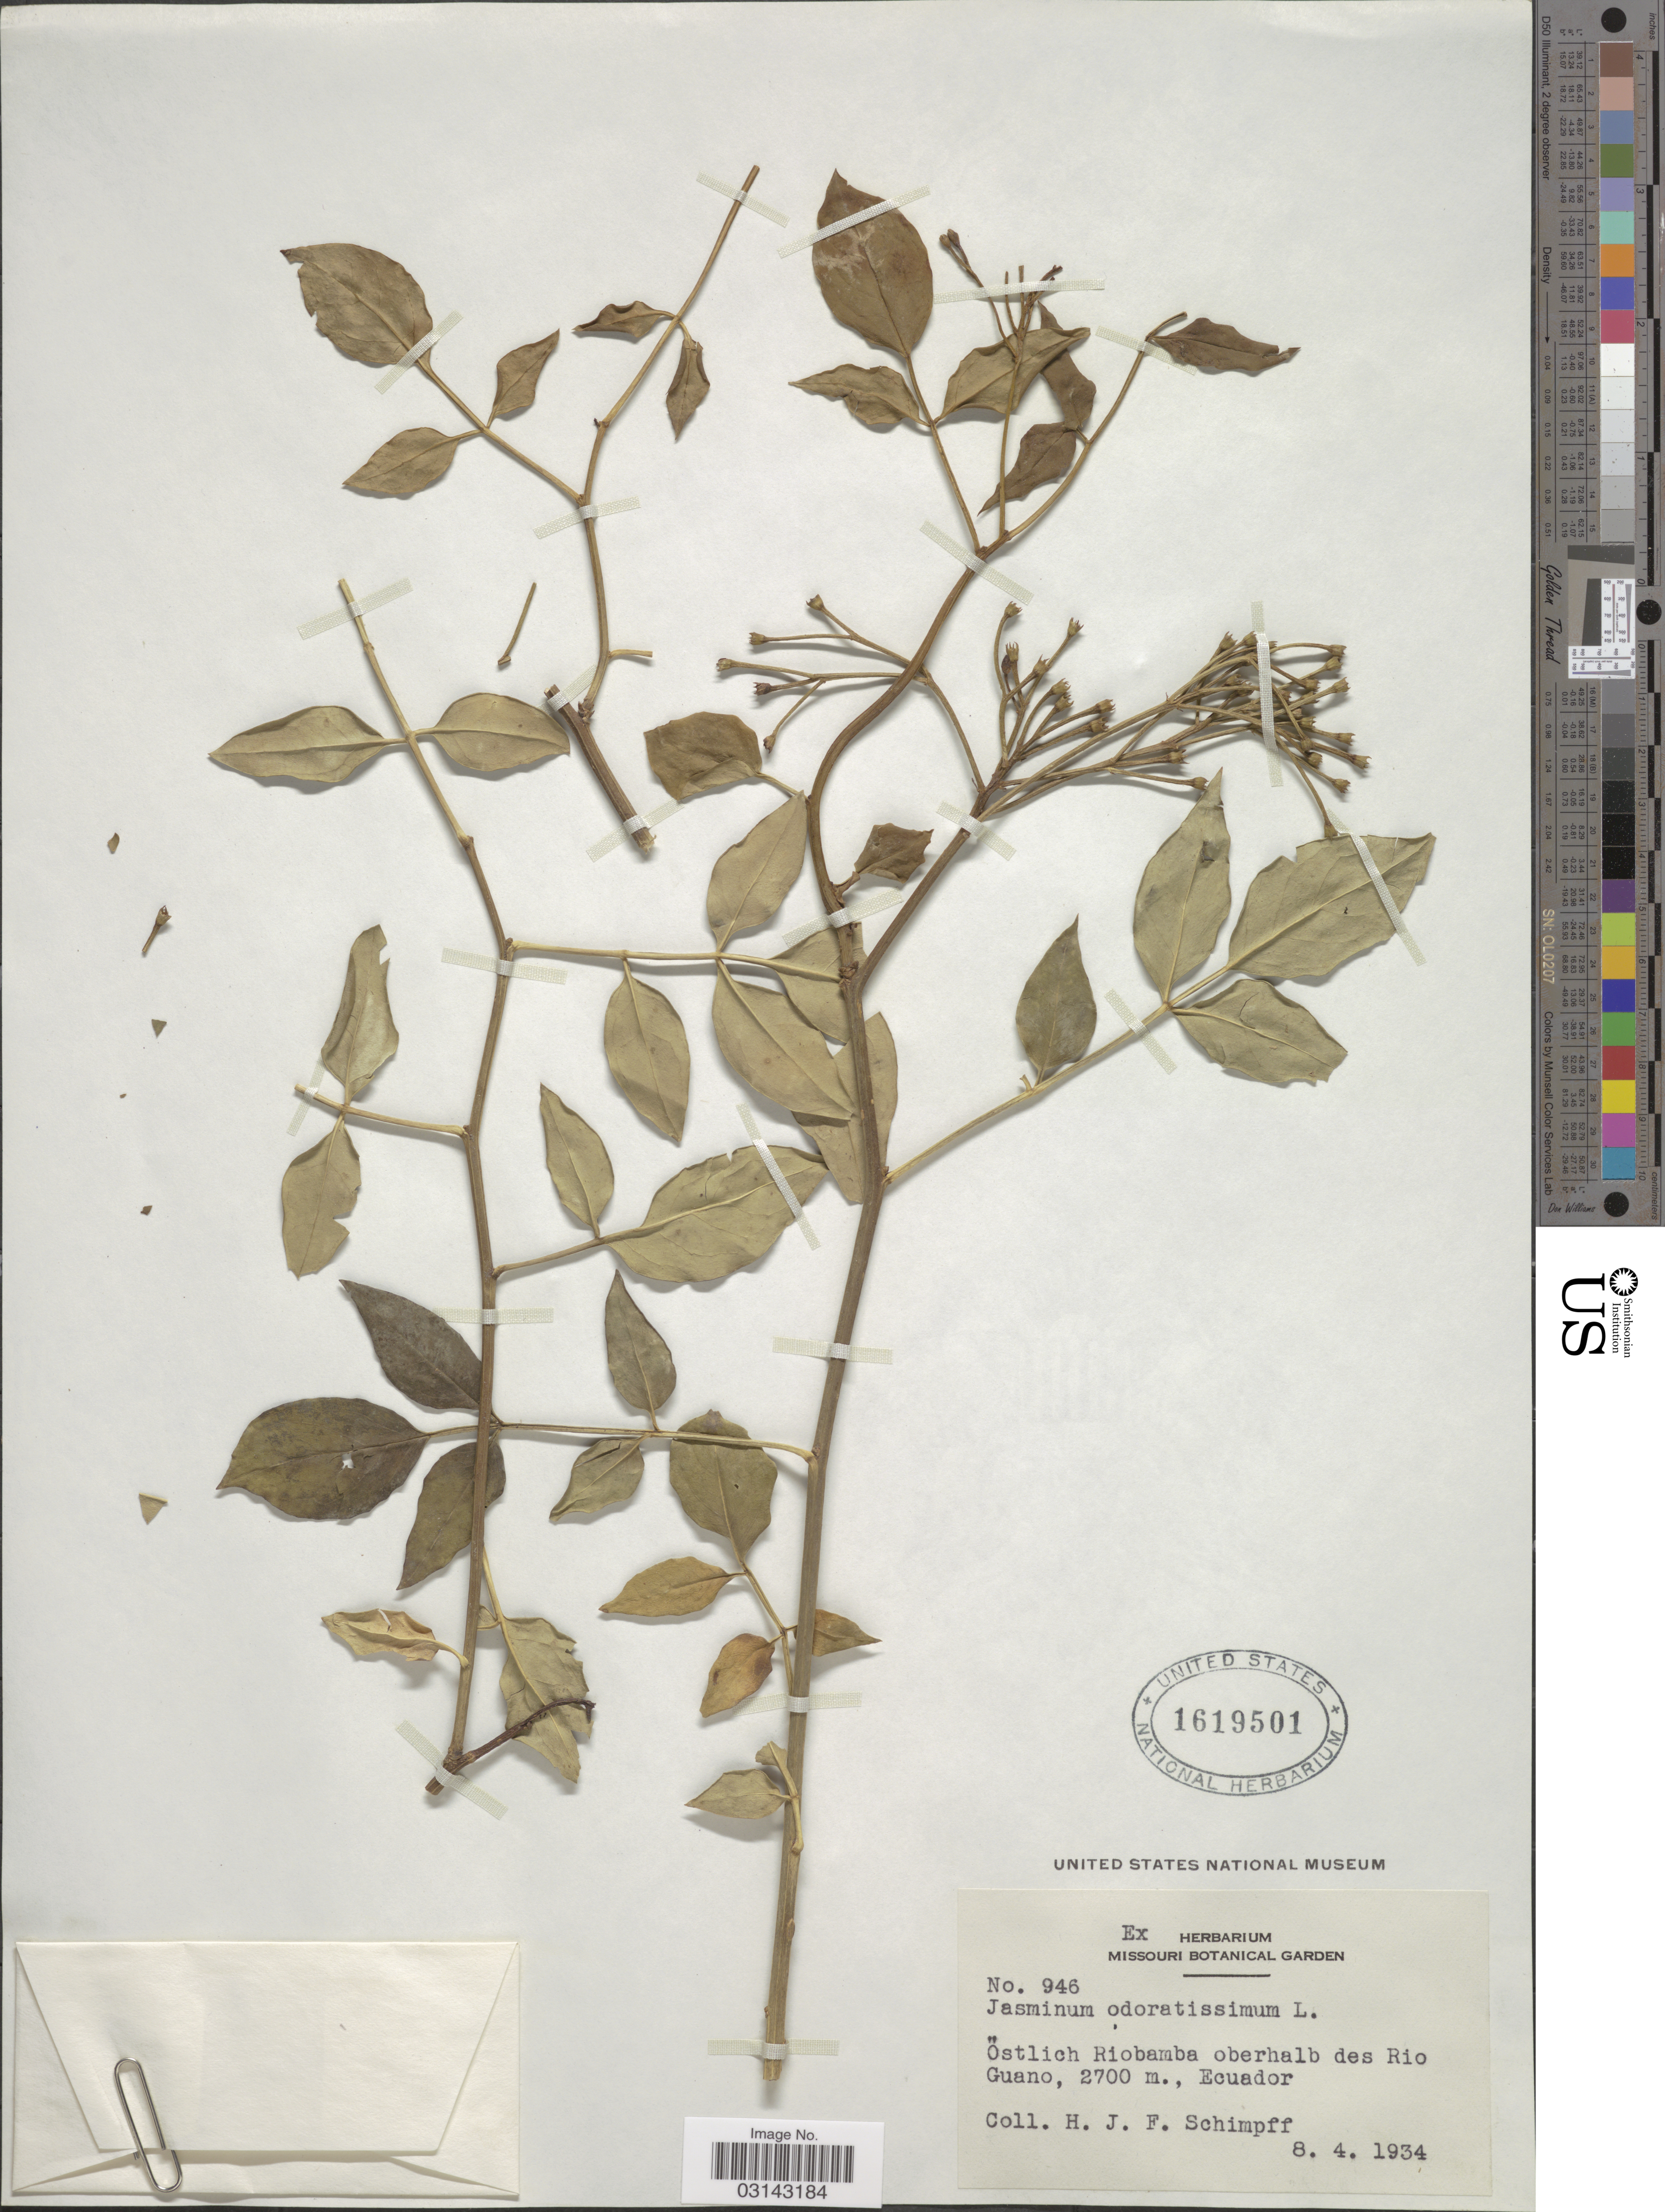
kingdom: Plantae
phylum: Tracheophyta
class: Magnoliopsida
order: Lamiales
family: Oleaceae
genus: Jasminum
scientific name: Jasminum odoratissimum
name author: L.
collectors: H. Schimpff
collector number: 946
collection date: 1934-04-08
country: Ecuador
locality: Östlich Riobamba oberhalb des Rio Guano.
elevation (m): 2700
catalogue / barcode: US 1619501